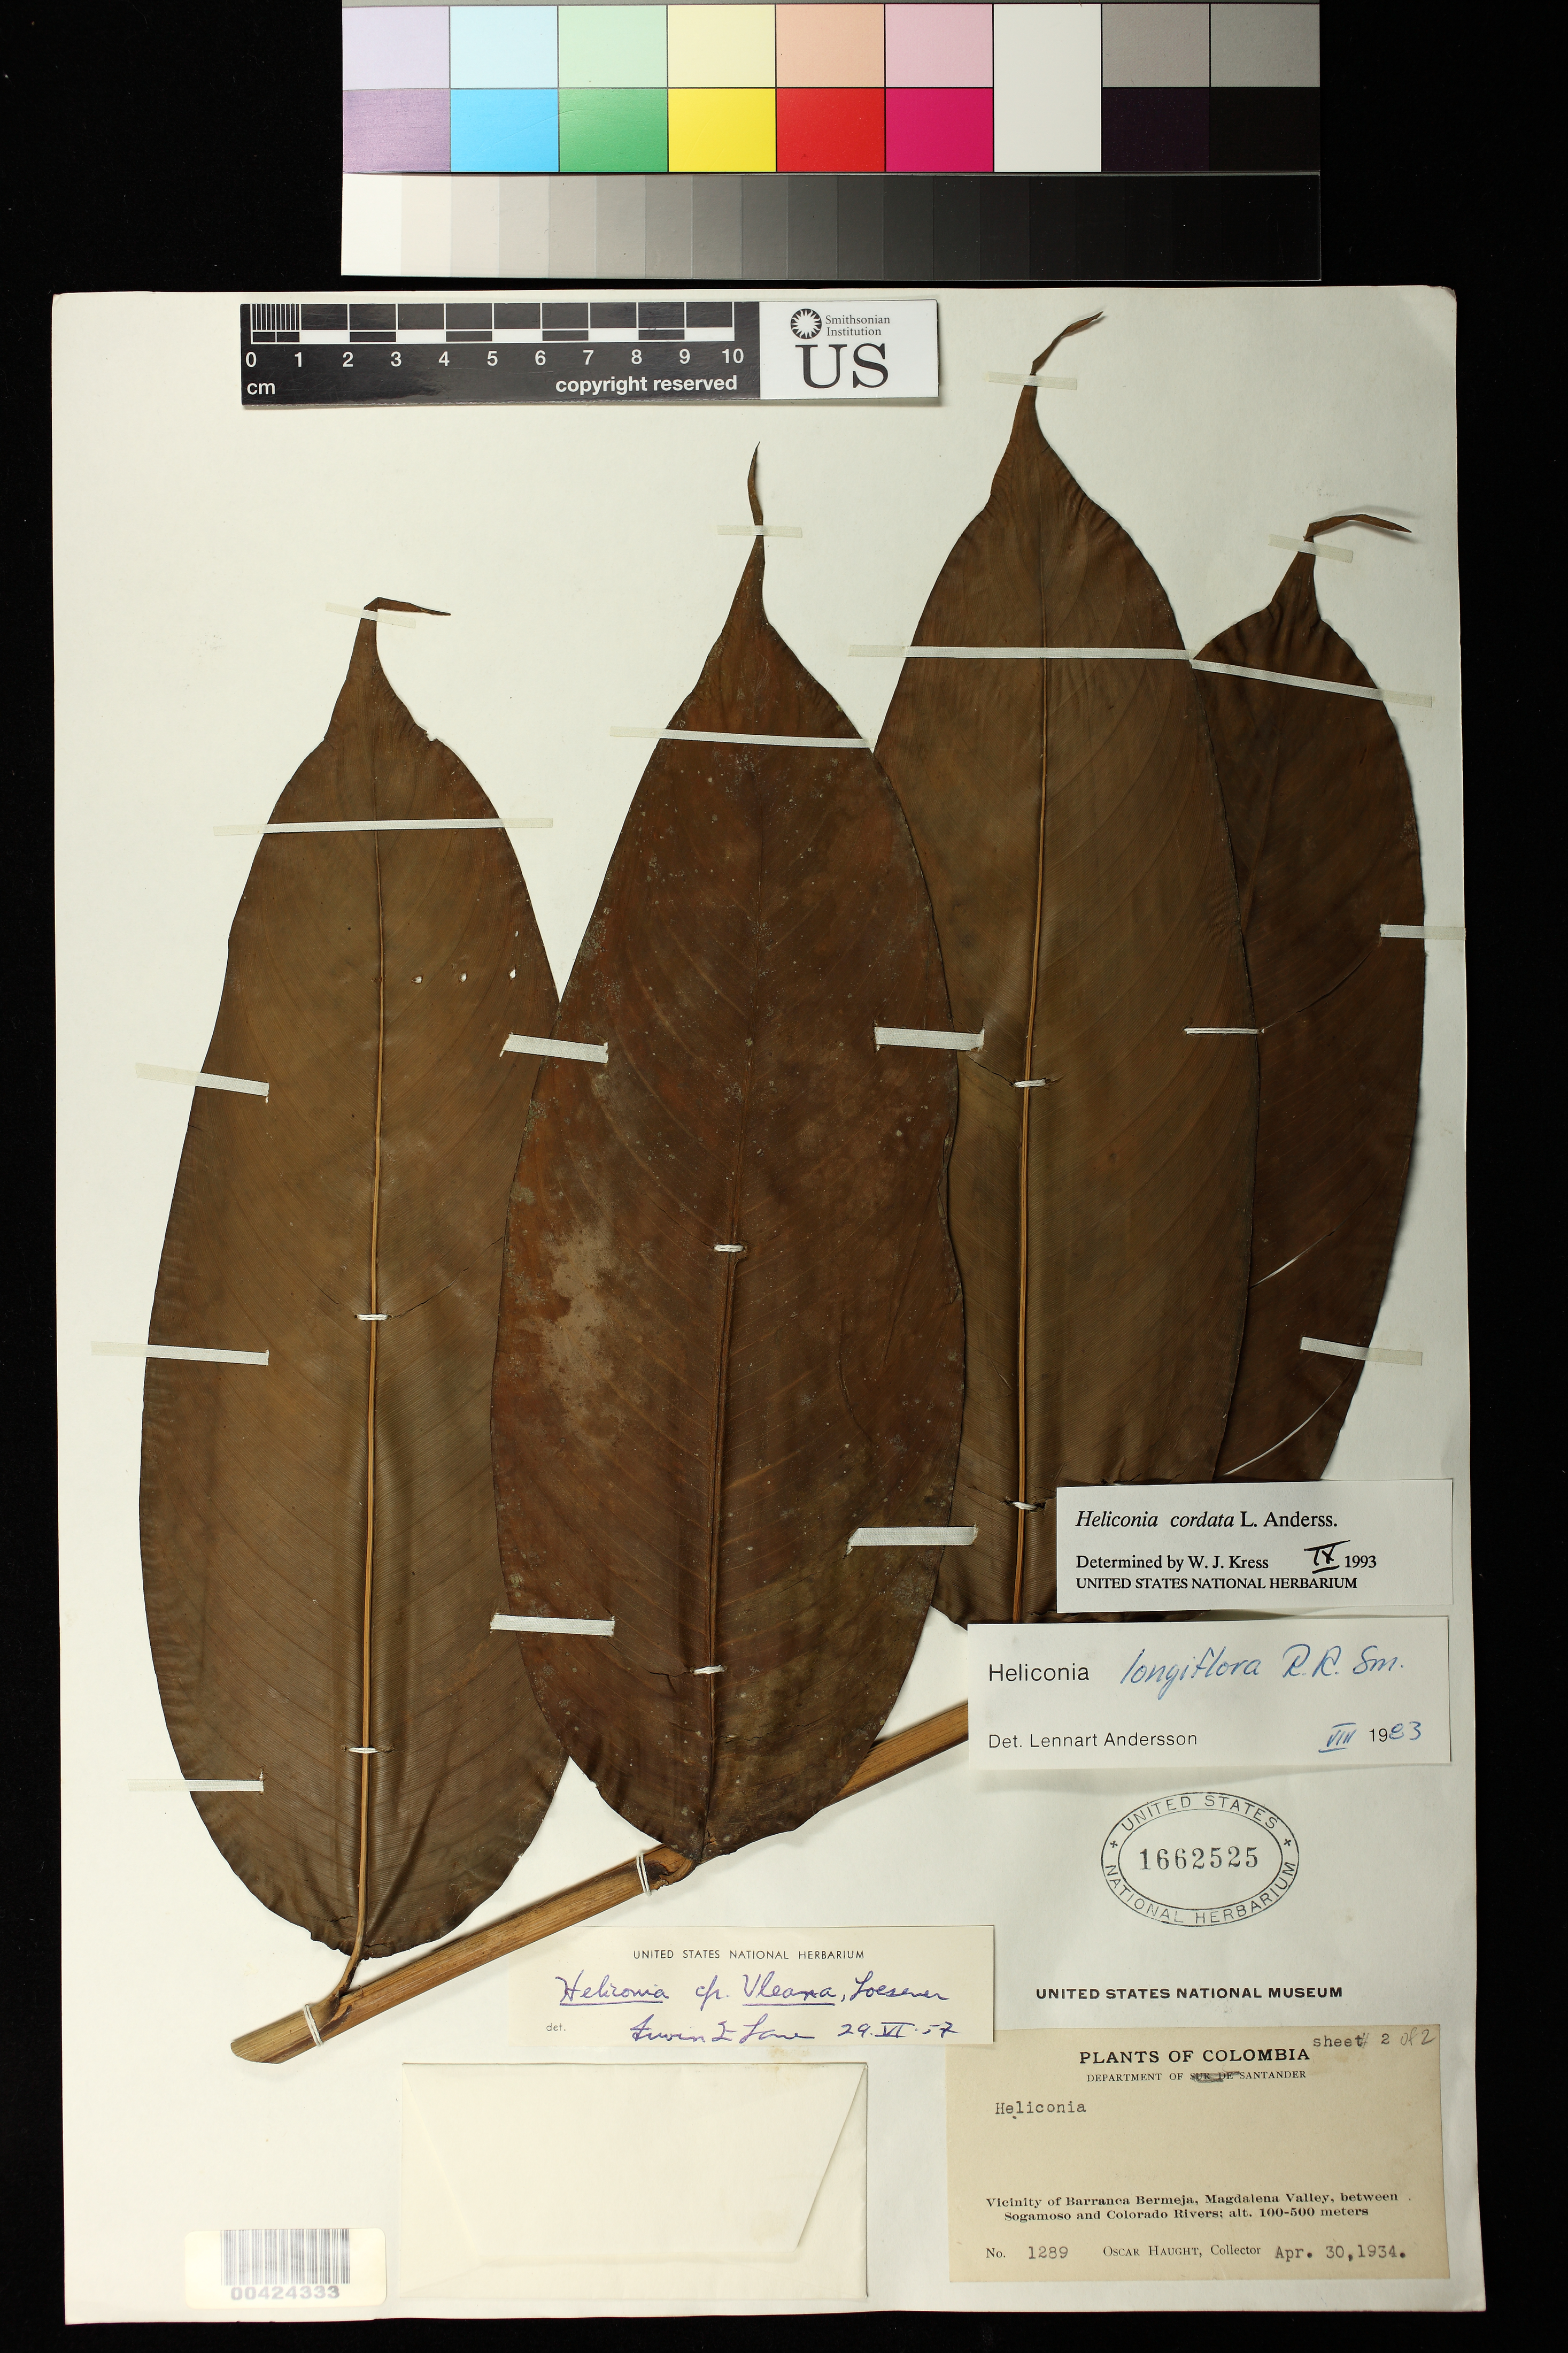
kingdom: Plantae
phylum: Tracheophyta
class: Liliopsida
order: Zingiberales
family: Heliconiaceae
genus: Heliconia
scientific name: Heliconia cordata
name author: L. Andersson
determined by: Kress, W. J., (US), Smithsonian Institution - National Museum of Natural History (UNITED STATES)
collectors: O. L. Haught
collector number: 1289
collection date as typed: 30 Apr 1939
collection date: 1939-04-30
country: Colombia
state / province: Santander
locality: Peroles Creek; vicinity of Barrancabermeja; Magdalena Valley, between Sogamoso and Colorado Rivers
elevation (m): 100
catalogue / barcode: US 1662525